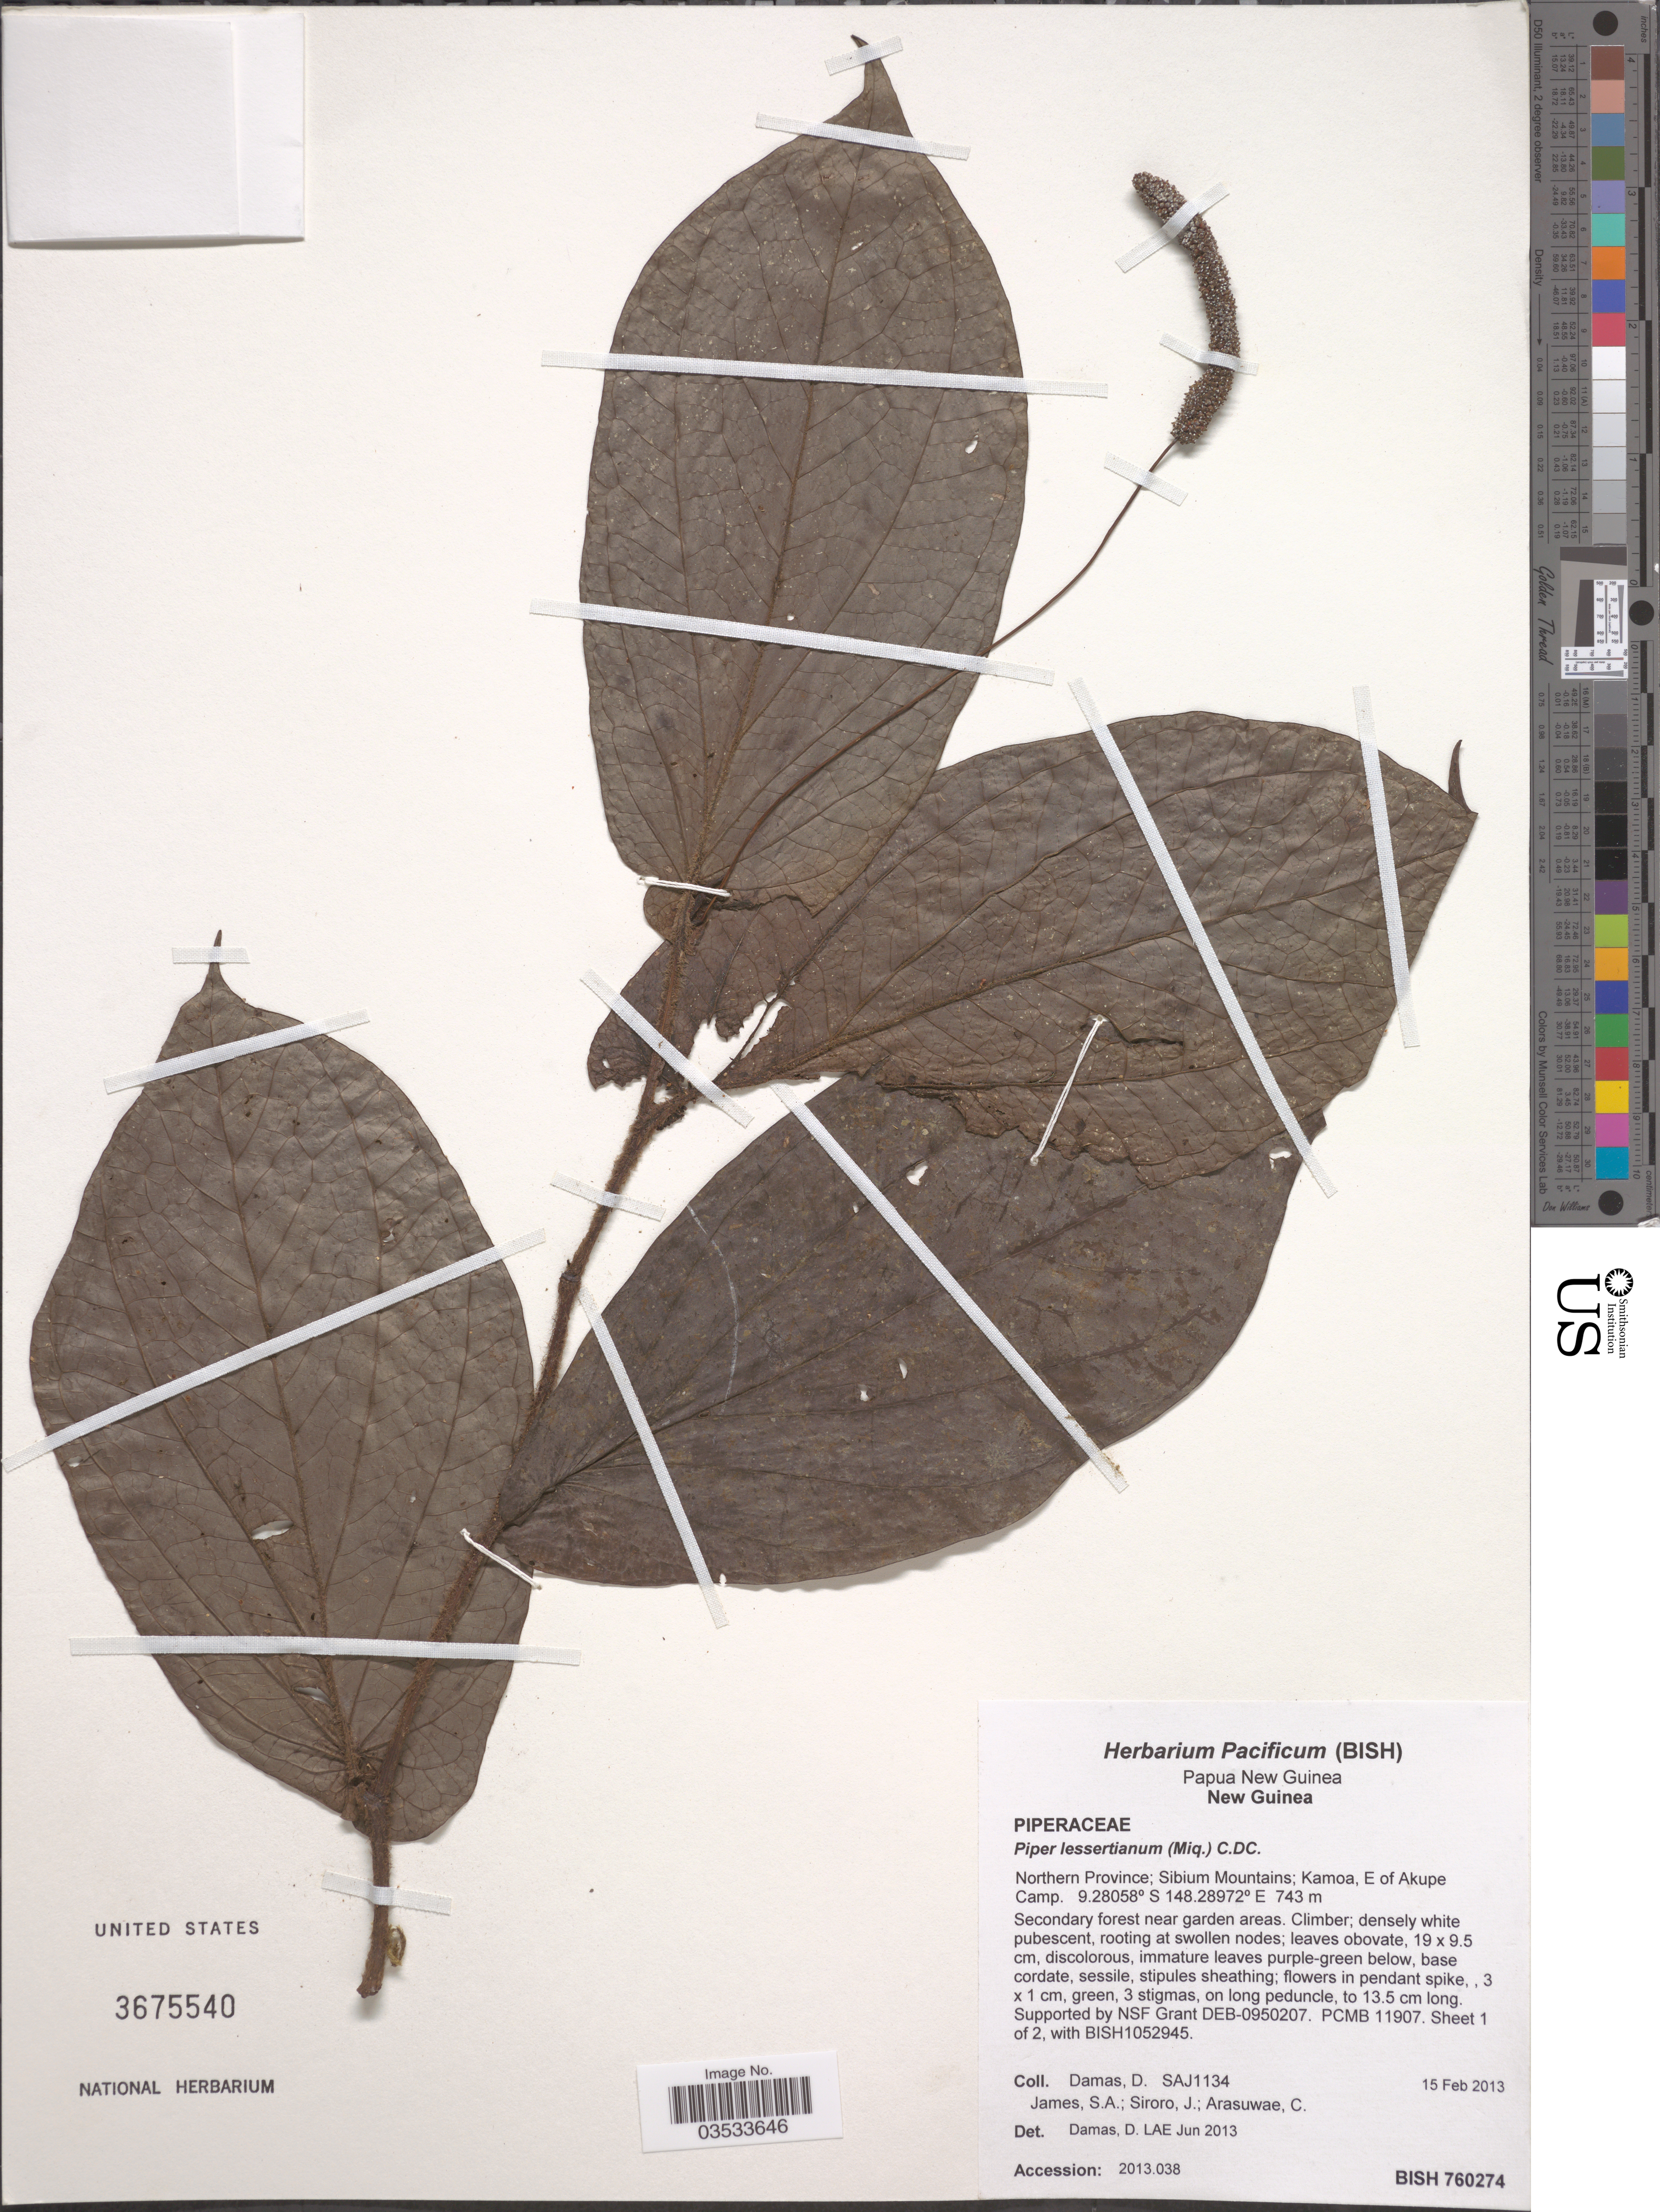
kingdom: Plantae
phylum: Tracheophyta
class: Magnoliopsida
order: Piperales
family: Piperaceae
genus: Piper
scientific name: Piper lessertianum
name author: C. DC.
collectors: D. Damas, S. James, J. Siroro & C. Arasuwae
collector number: SAJ1134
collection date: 2013-02-15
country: Papua New Guinea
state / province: Northern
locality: New Guinea. Sibium Mountains; Kamoa, E of Akupe Camp. Secondary forest near garden areas.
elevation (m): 743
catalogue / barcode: US 3675540